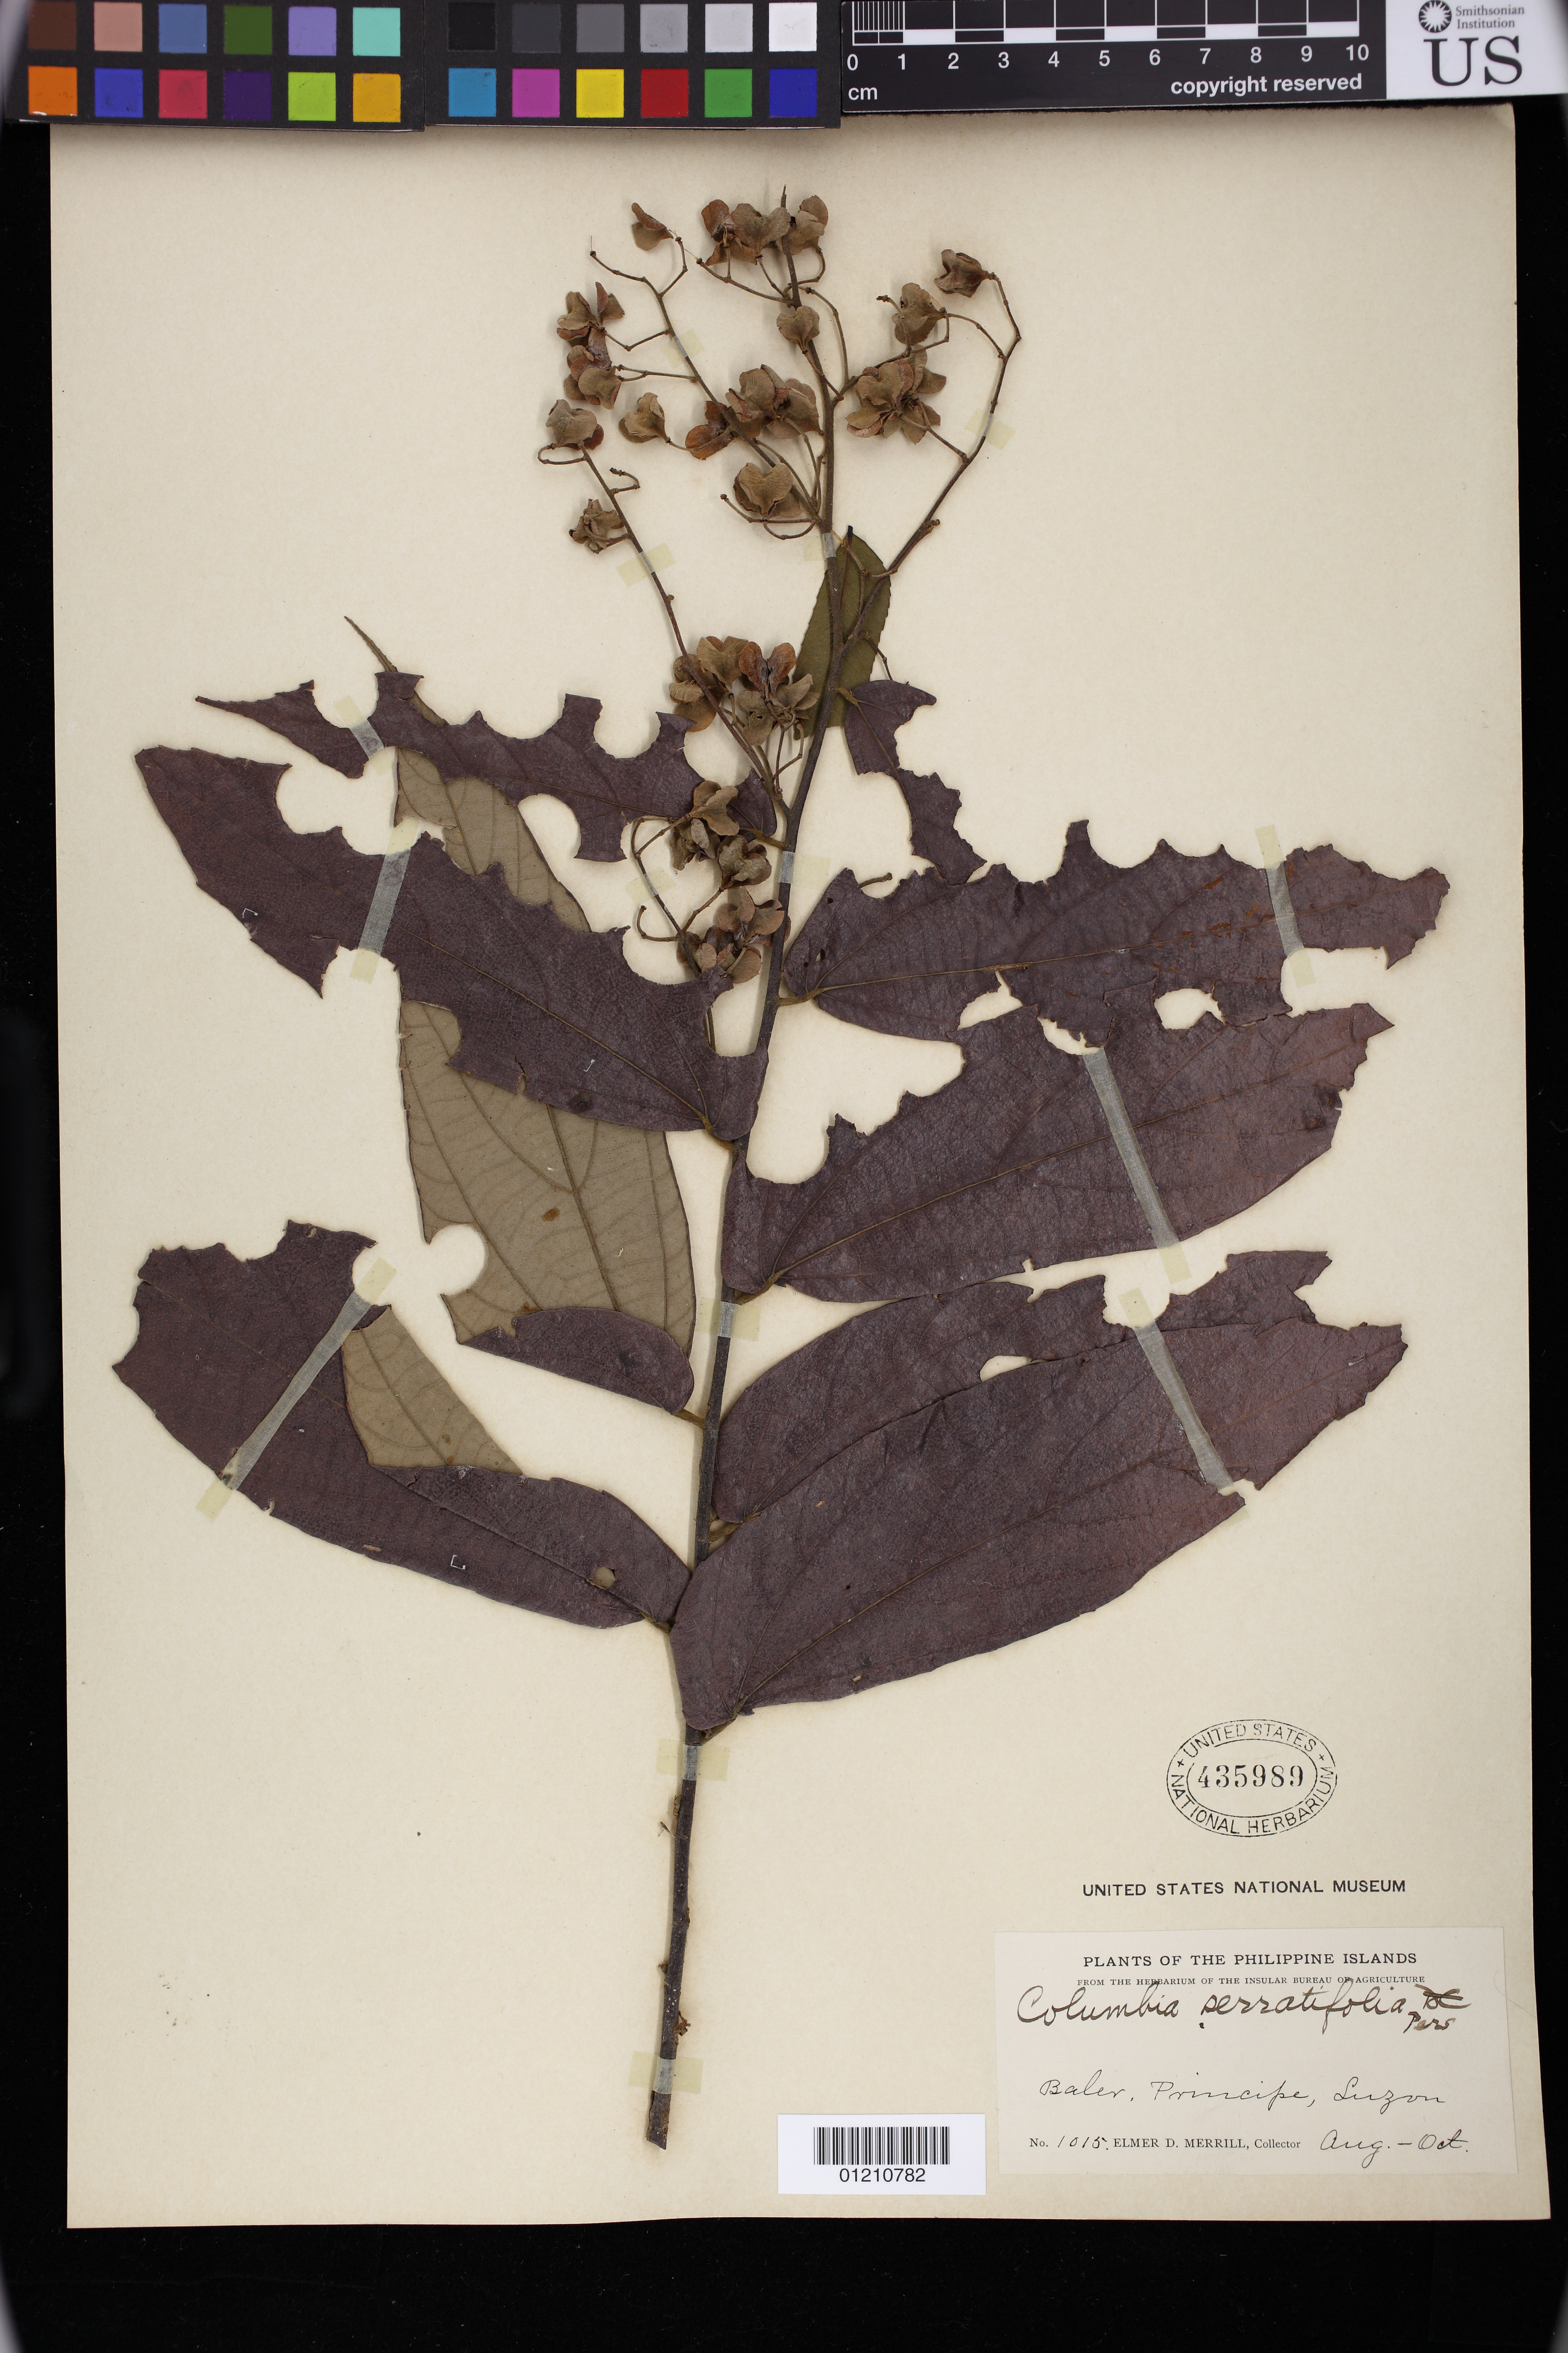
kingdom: Plantae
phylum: Tracheophyta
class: Magnoliopsida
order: Malvales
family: Malvaceae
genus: Colona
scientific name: Colona serratifolia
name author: Cav.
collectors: E. D. Merrill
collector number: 1015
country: Philippines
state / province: Central Luzon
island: Luzon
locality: Baler, Principe, Luzon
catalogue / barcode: US 435989